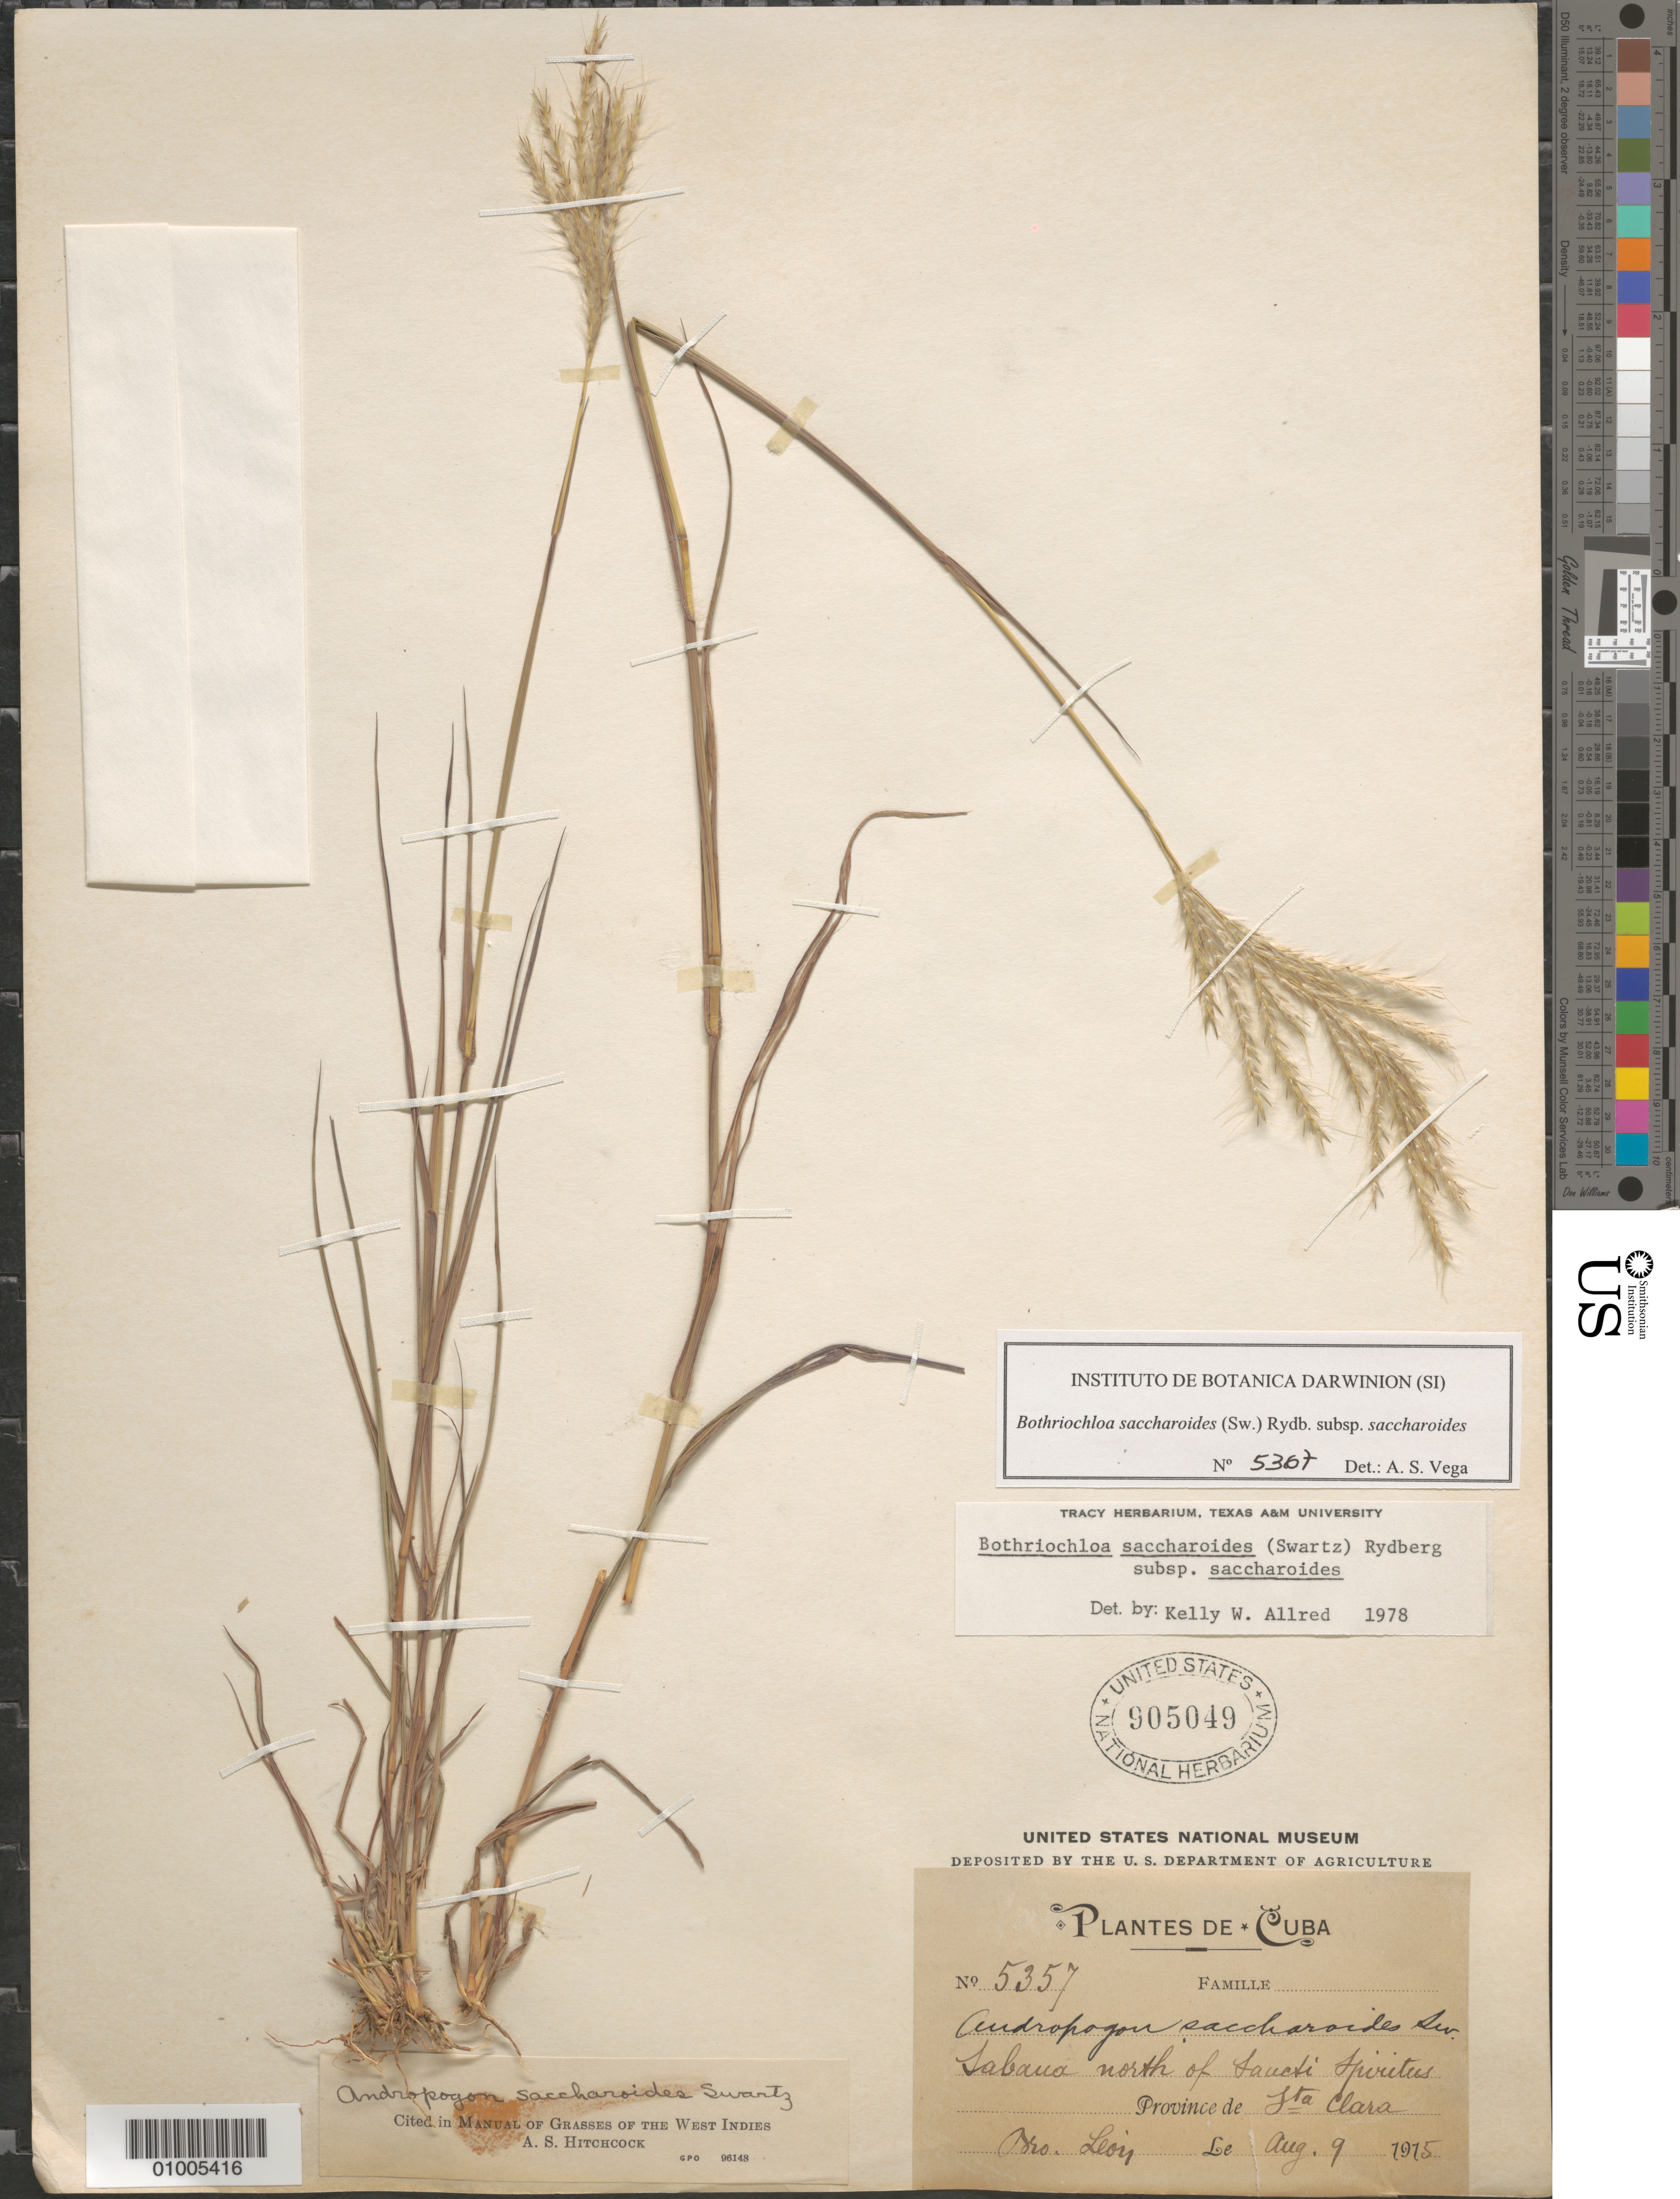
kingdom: Plantae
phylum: Tracheophyta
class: Liliopsida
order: Poales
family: Poaceae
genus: Bothriochloa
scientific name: Bothriochloa saccharoides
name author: (Sw.) Rydb.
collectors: Bro. León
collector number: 5357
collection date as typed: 09 Aug 1915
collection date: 1915-08-09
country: Cuba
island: Cuba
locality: Province de Sta Clara Sabana north of Saucti Spiritis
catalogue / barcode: US 905049